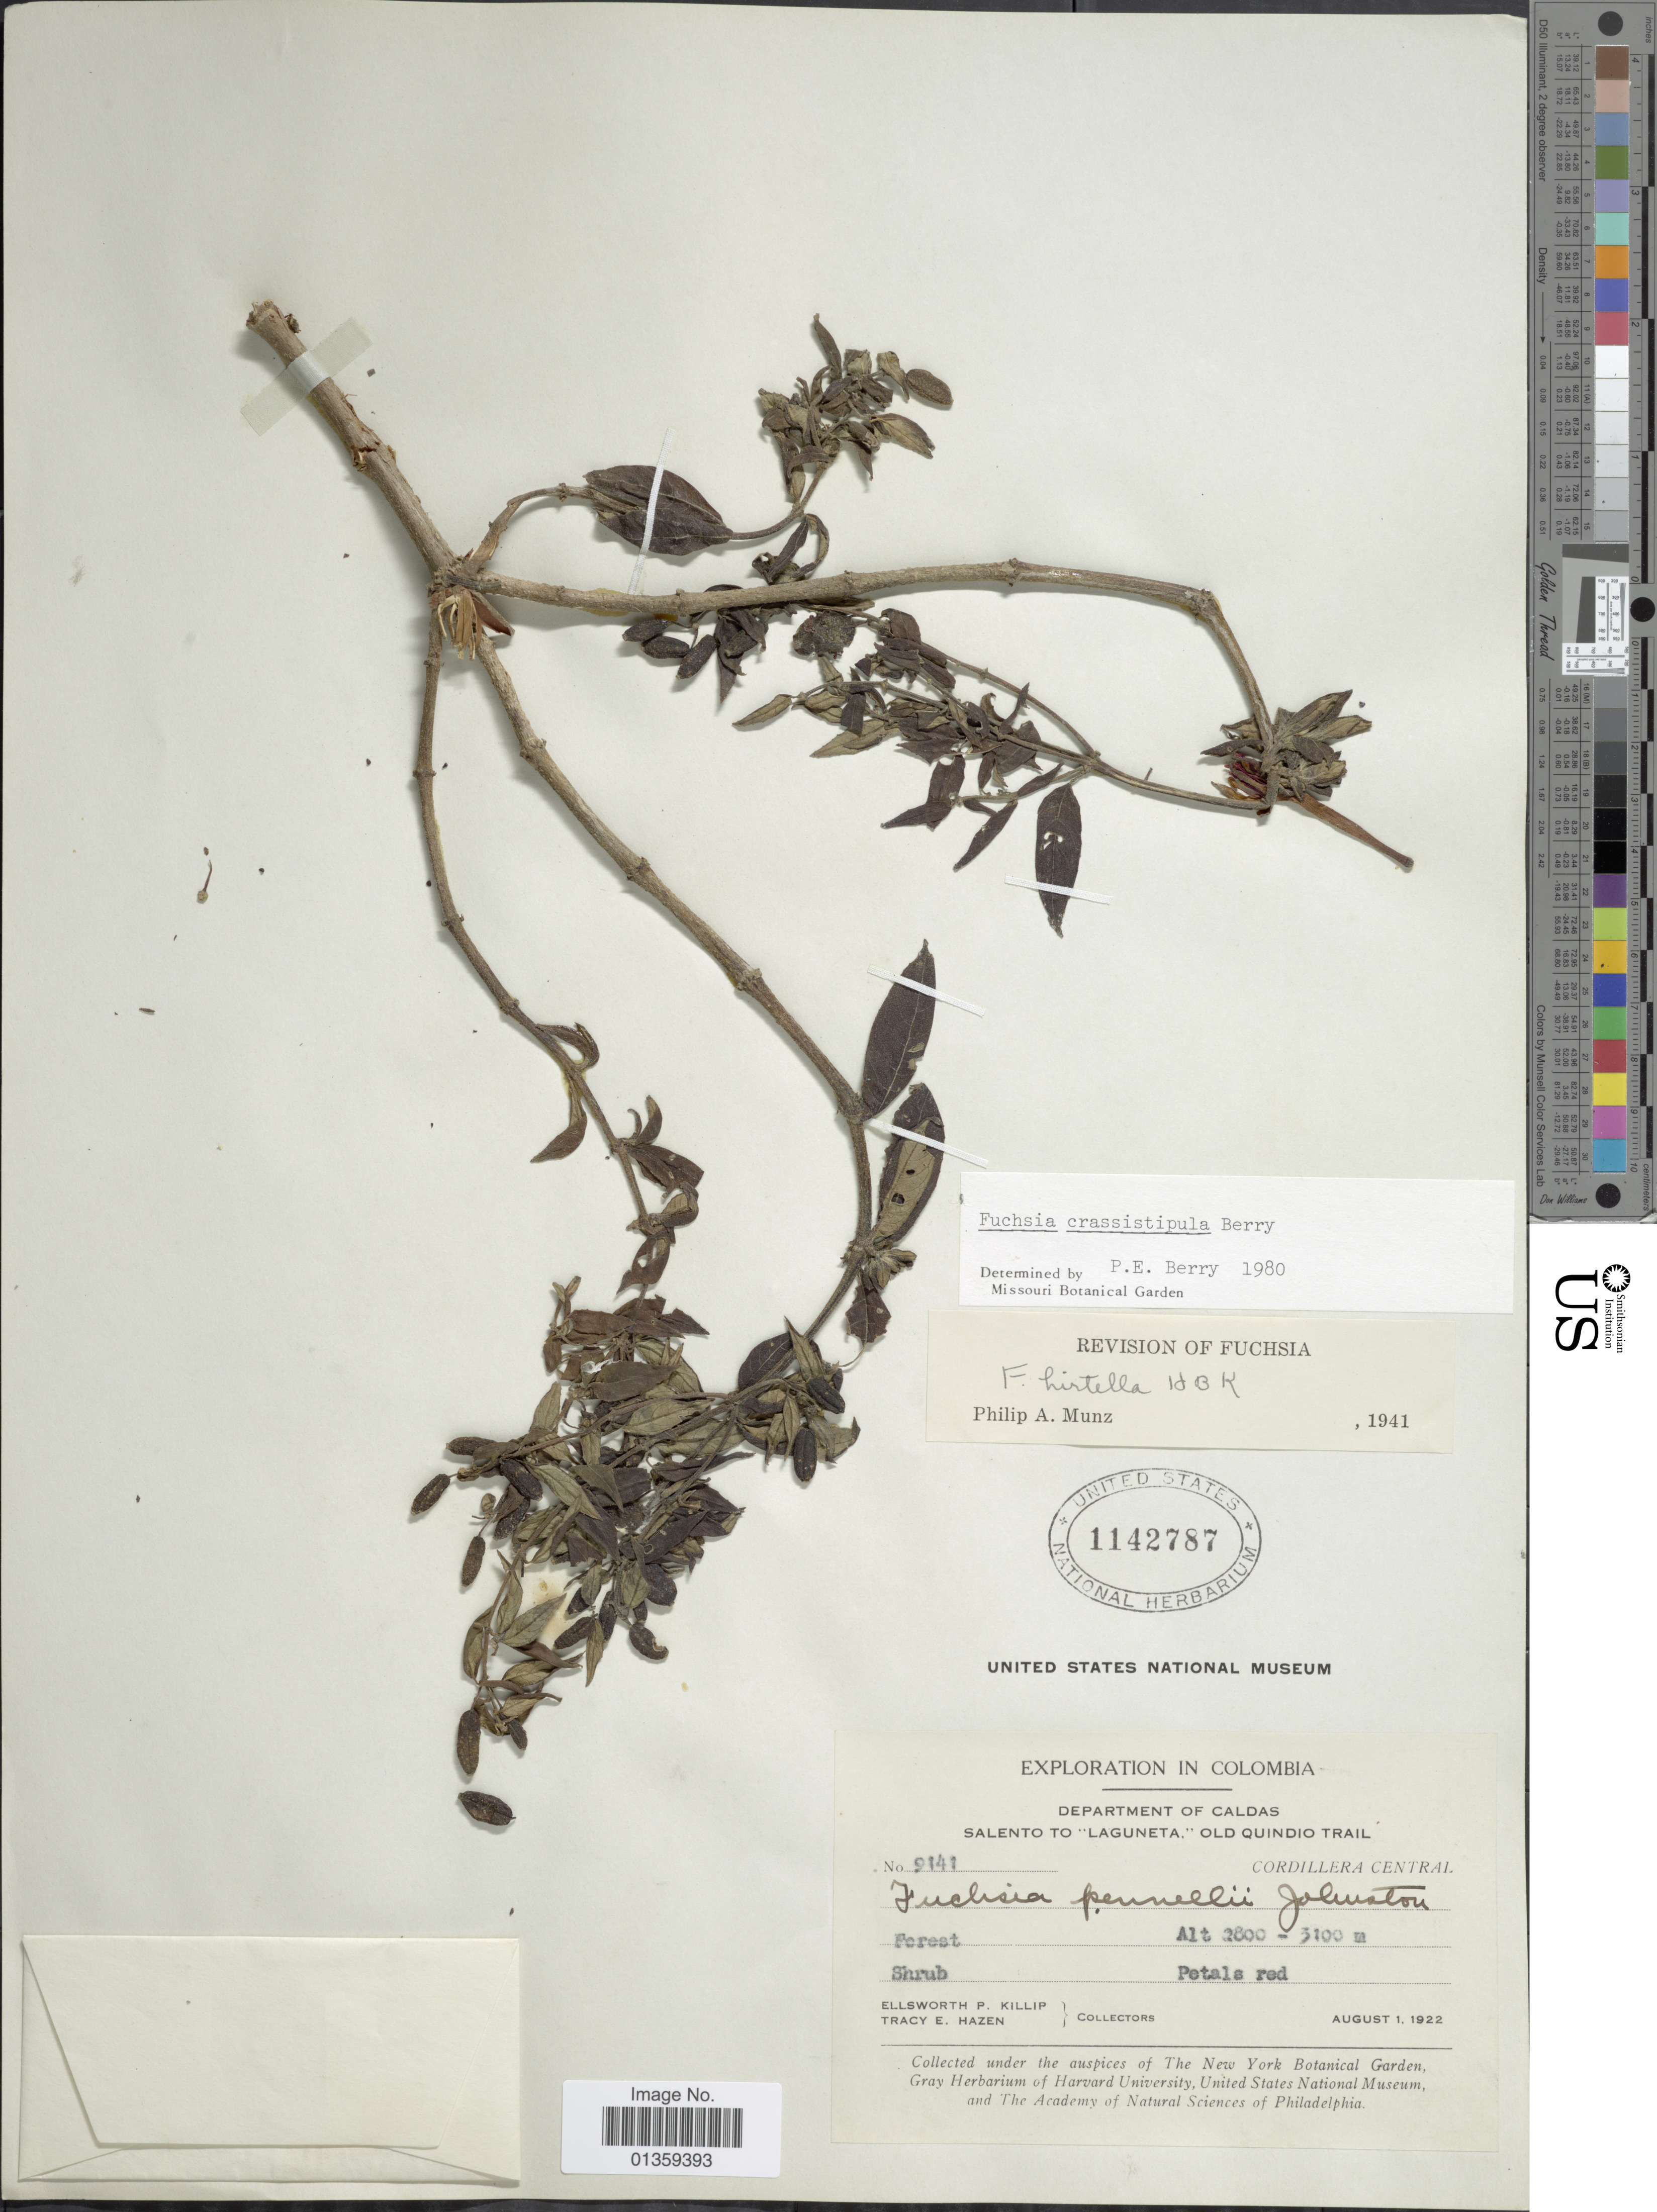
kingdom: Plantae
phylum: Tracheophyta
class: Magnoliopsida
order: Myrtales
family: Onagraceae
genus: Fuchsia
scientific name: Fuchsia crassistipula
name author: P.E. Berry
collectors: E. P. Killip & T. E. Hazen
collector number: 9141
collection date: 1922-08-01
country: Colombia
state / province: Caldas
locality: Salento to "Laguneta", Old Quindio Trail, Cordillera Central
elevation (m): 2800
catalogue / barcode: US 1142787